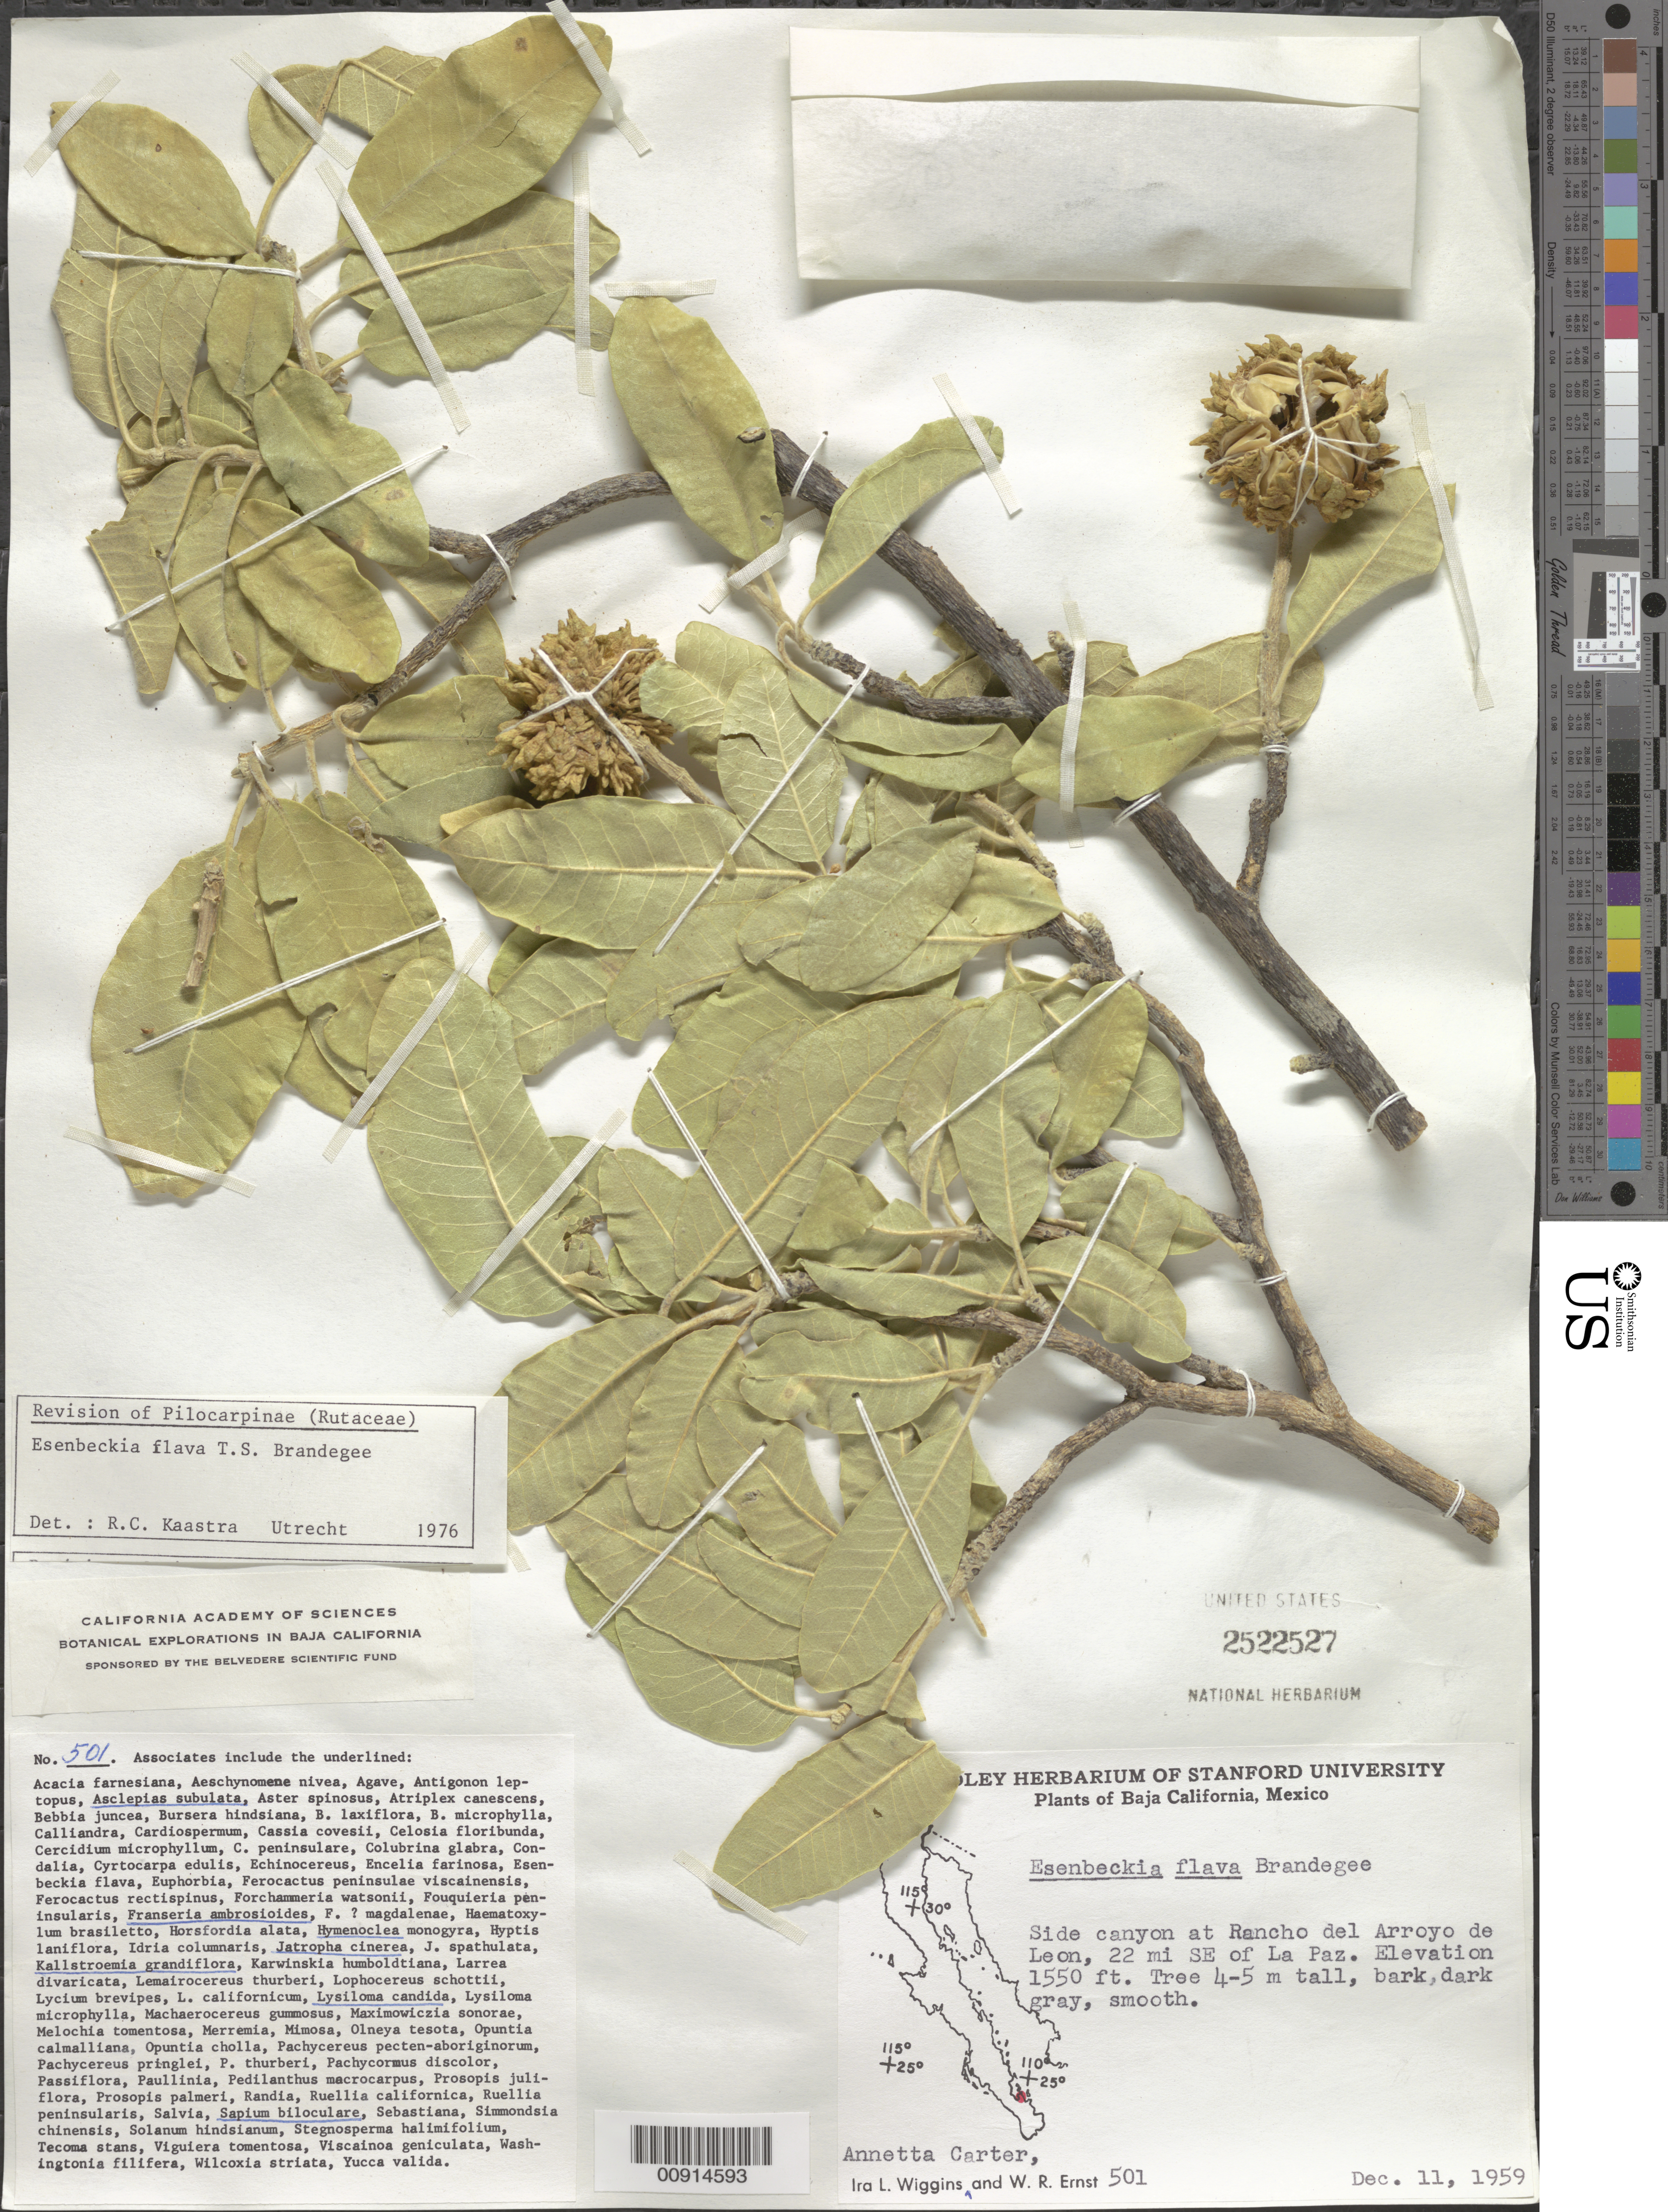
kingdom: Plantae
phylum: Tracheophyta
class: Magnoliopsida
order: Sapindales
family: Rutaceae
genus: Esenbeckia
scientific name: Esenbeckia flava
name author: Brandegee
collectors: I. L. Wiggins, A. Carter & W. R. Ernst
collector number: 501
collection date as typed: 11 Dec 1959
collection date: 1959-12-11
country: Mexico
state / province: Baja California Sur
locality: Side canyon at Rancho del Arroyo de León, 22 mi. SE of La Paz. Baja California.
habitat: Side canyon. Associates: Asclepias subulata, Franseria ambrosioides, Jatropha cinerea, Kallstroemia grandiflora, Lysiloma ..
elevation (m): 472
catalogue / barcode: US 2522527